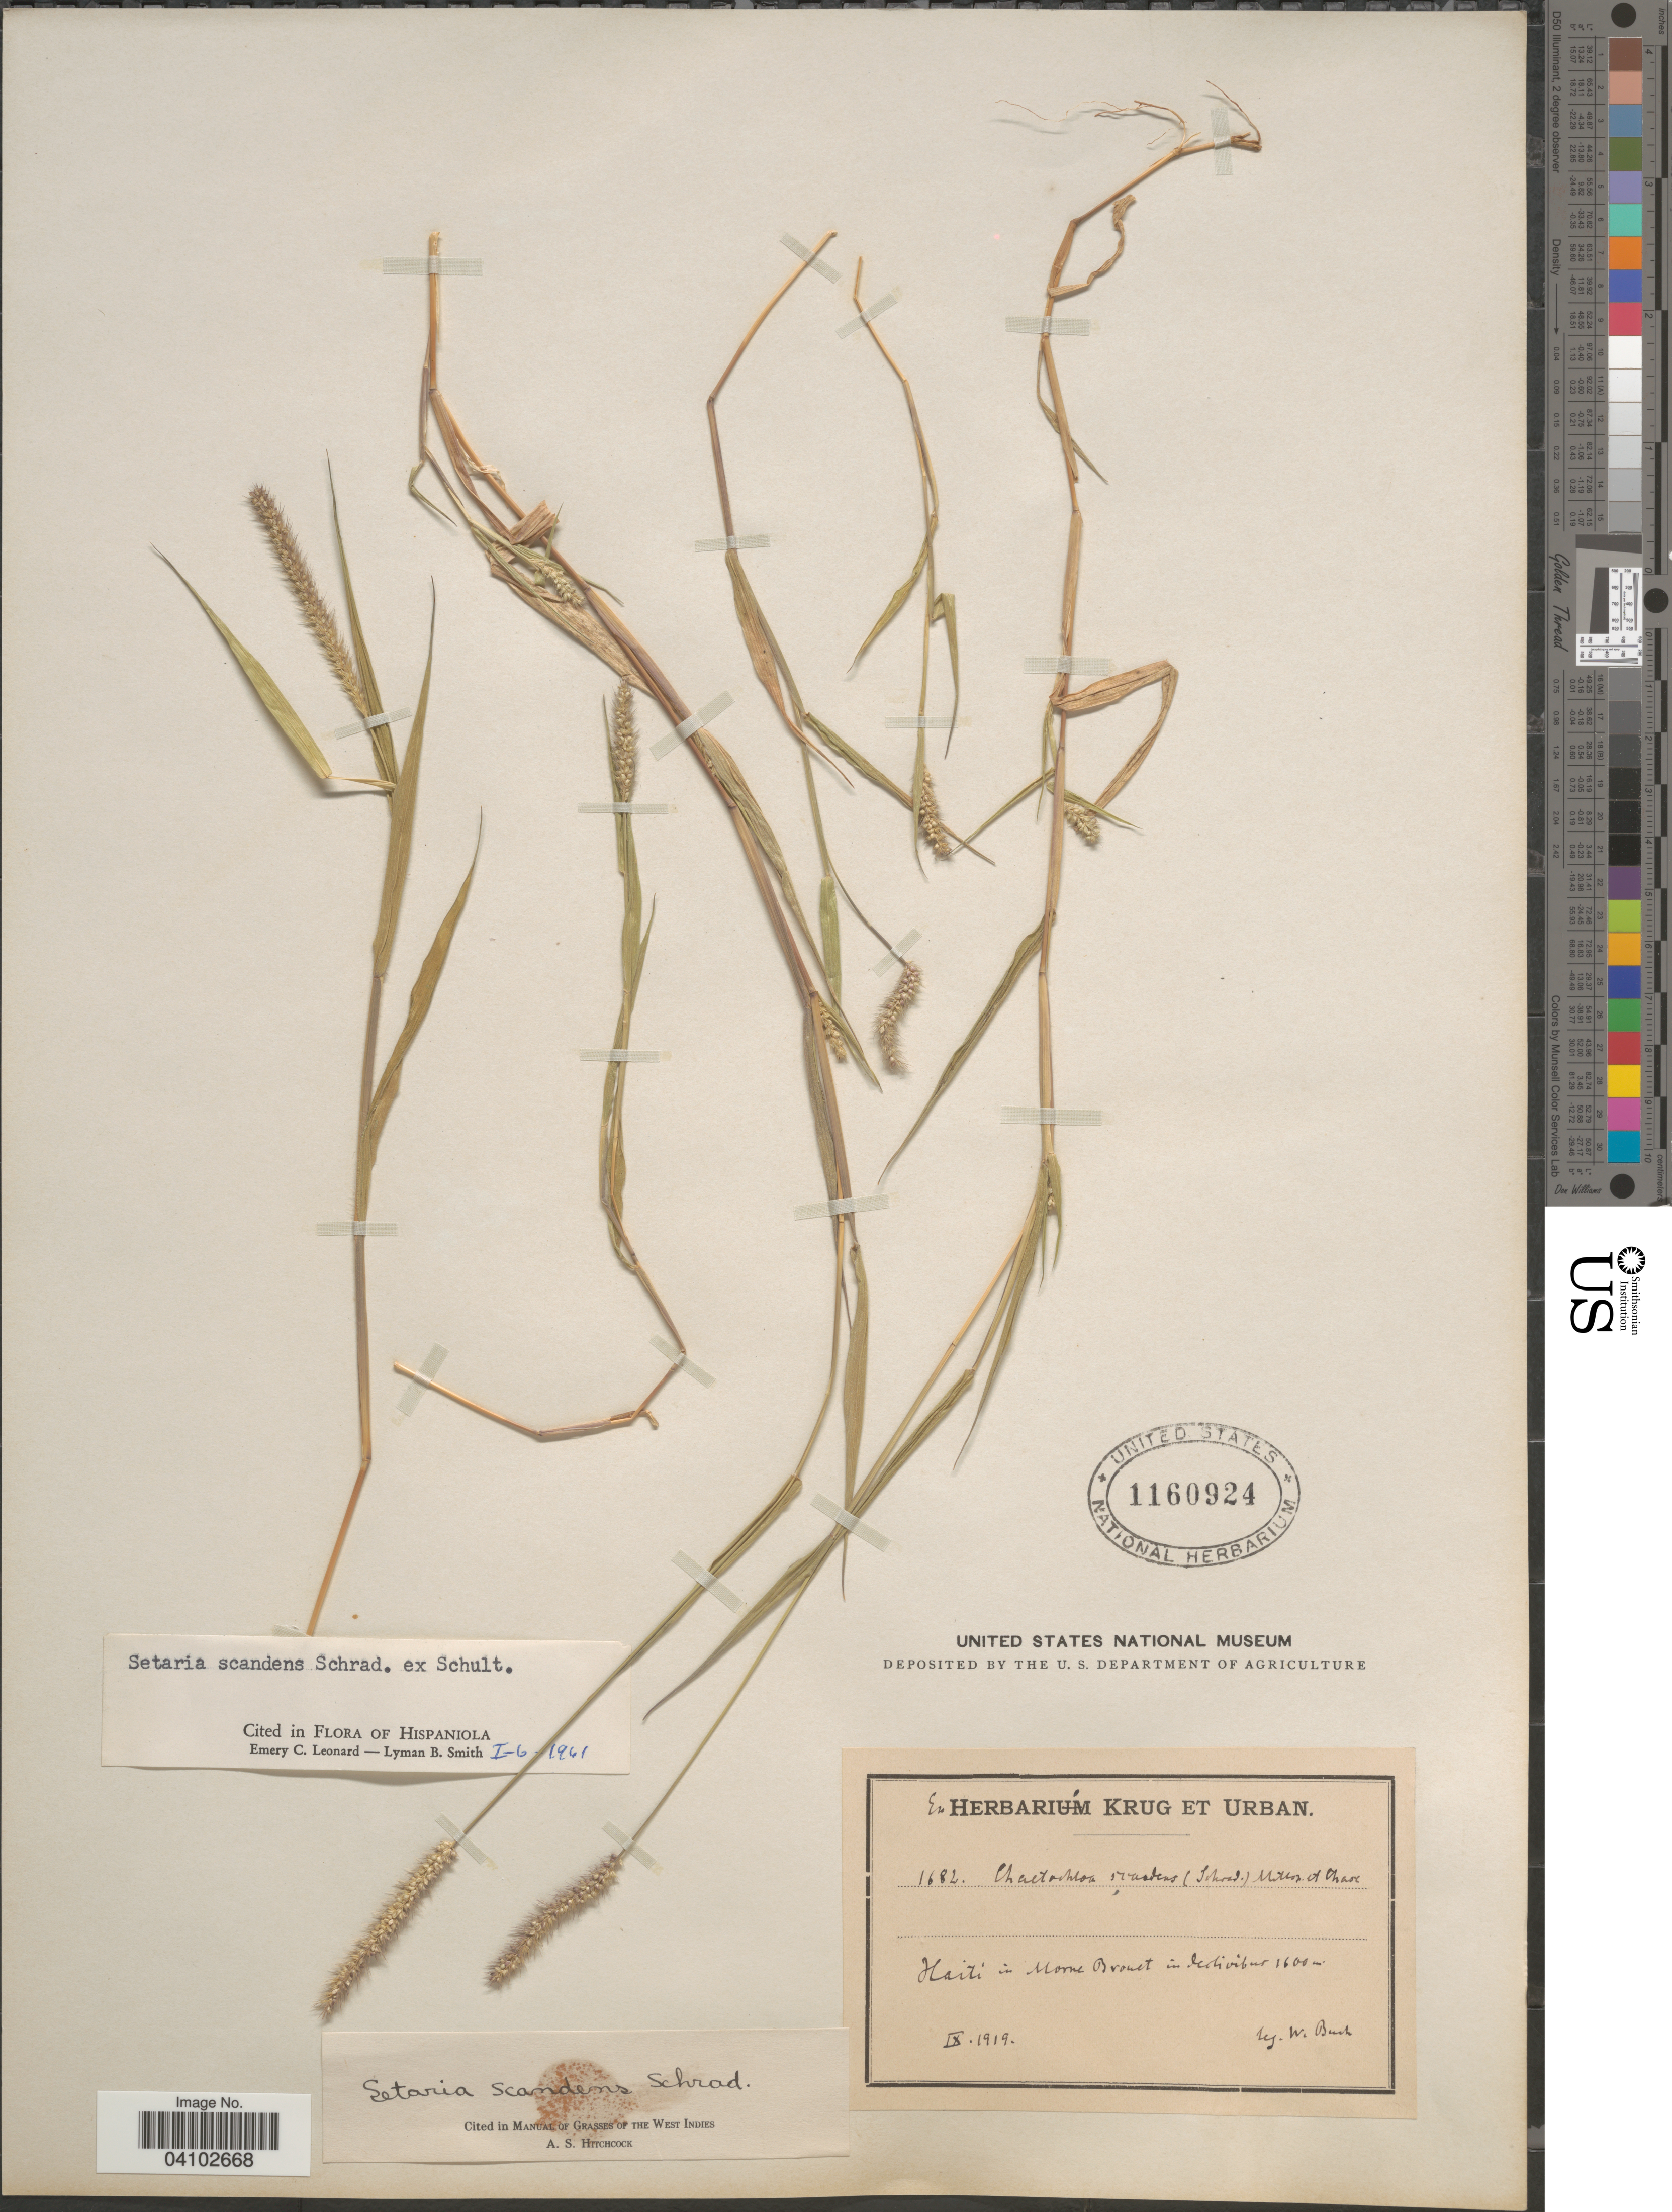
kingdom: Plantae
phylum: Tracheophyta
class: Liliopsida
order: Poales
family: Poaceae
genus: Setaria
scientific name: Setaria scandens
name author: Schrad.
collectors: W. Bush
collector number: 1682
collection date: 1919-09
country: Haiti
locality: Morne Brouet.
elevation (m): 1600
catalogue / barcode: US 1160924